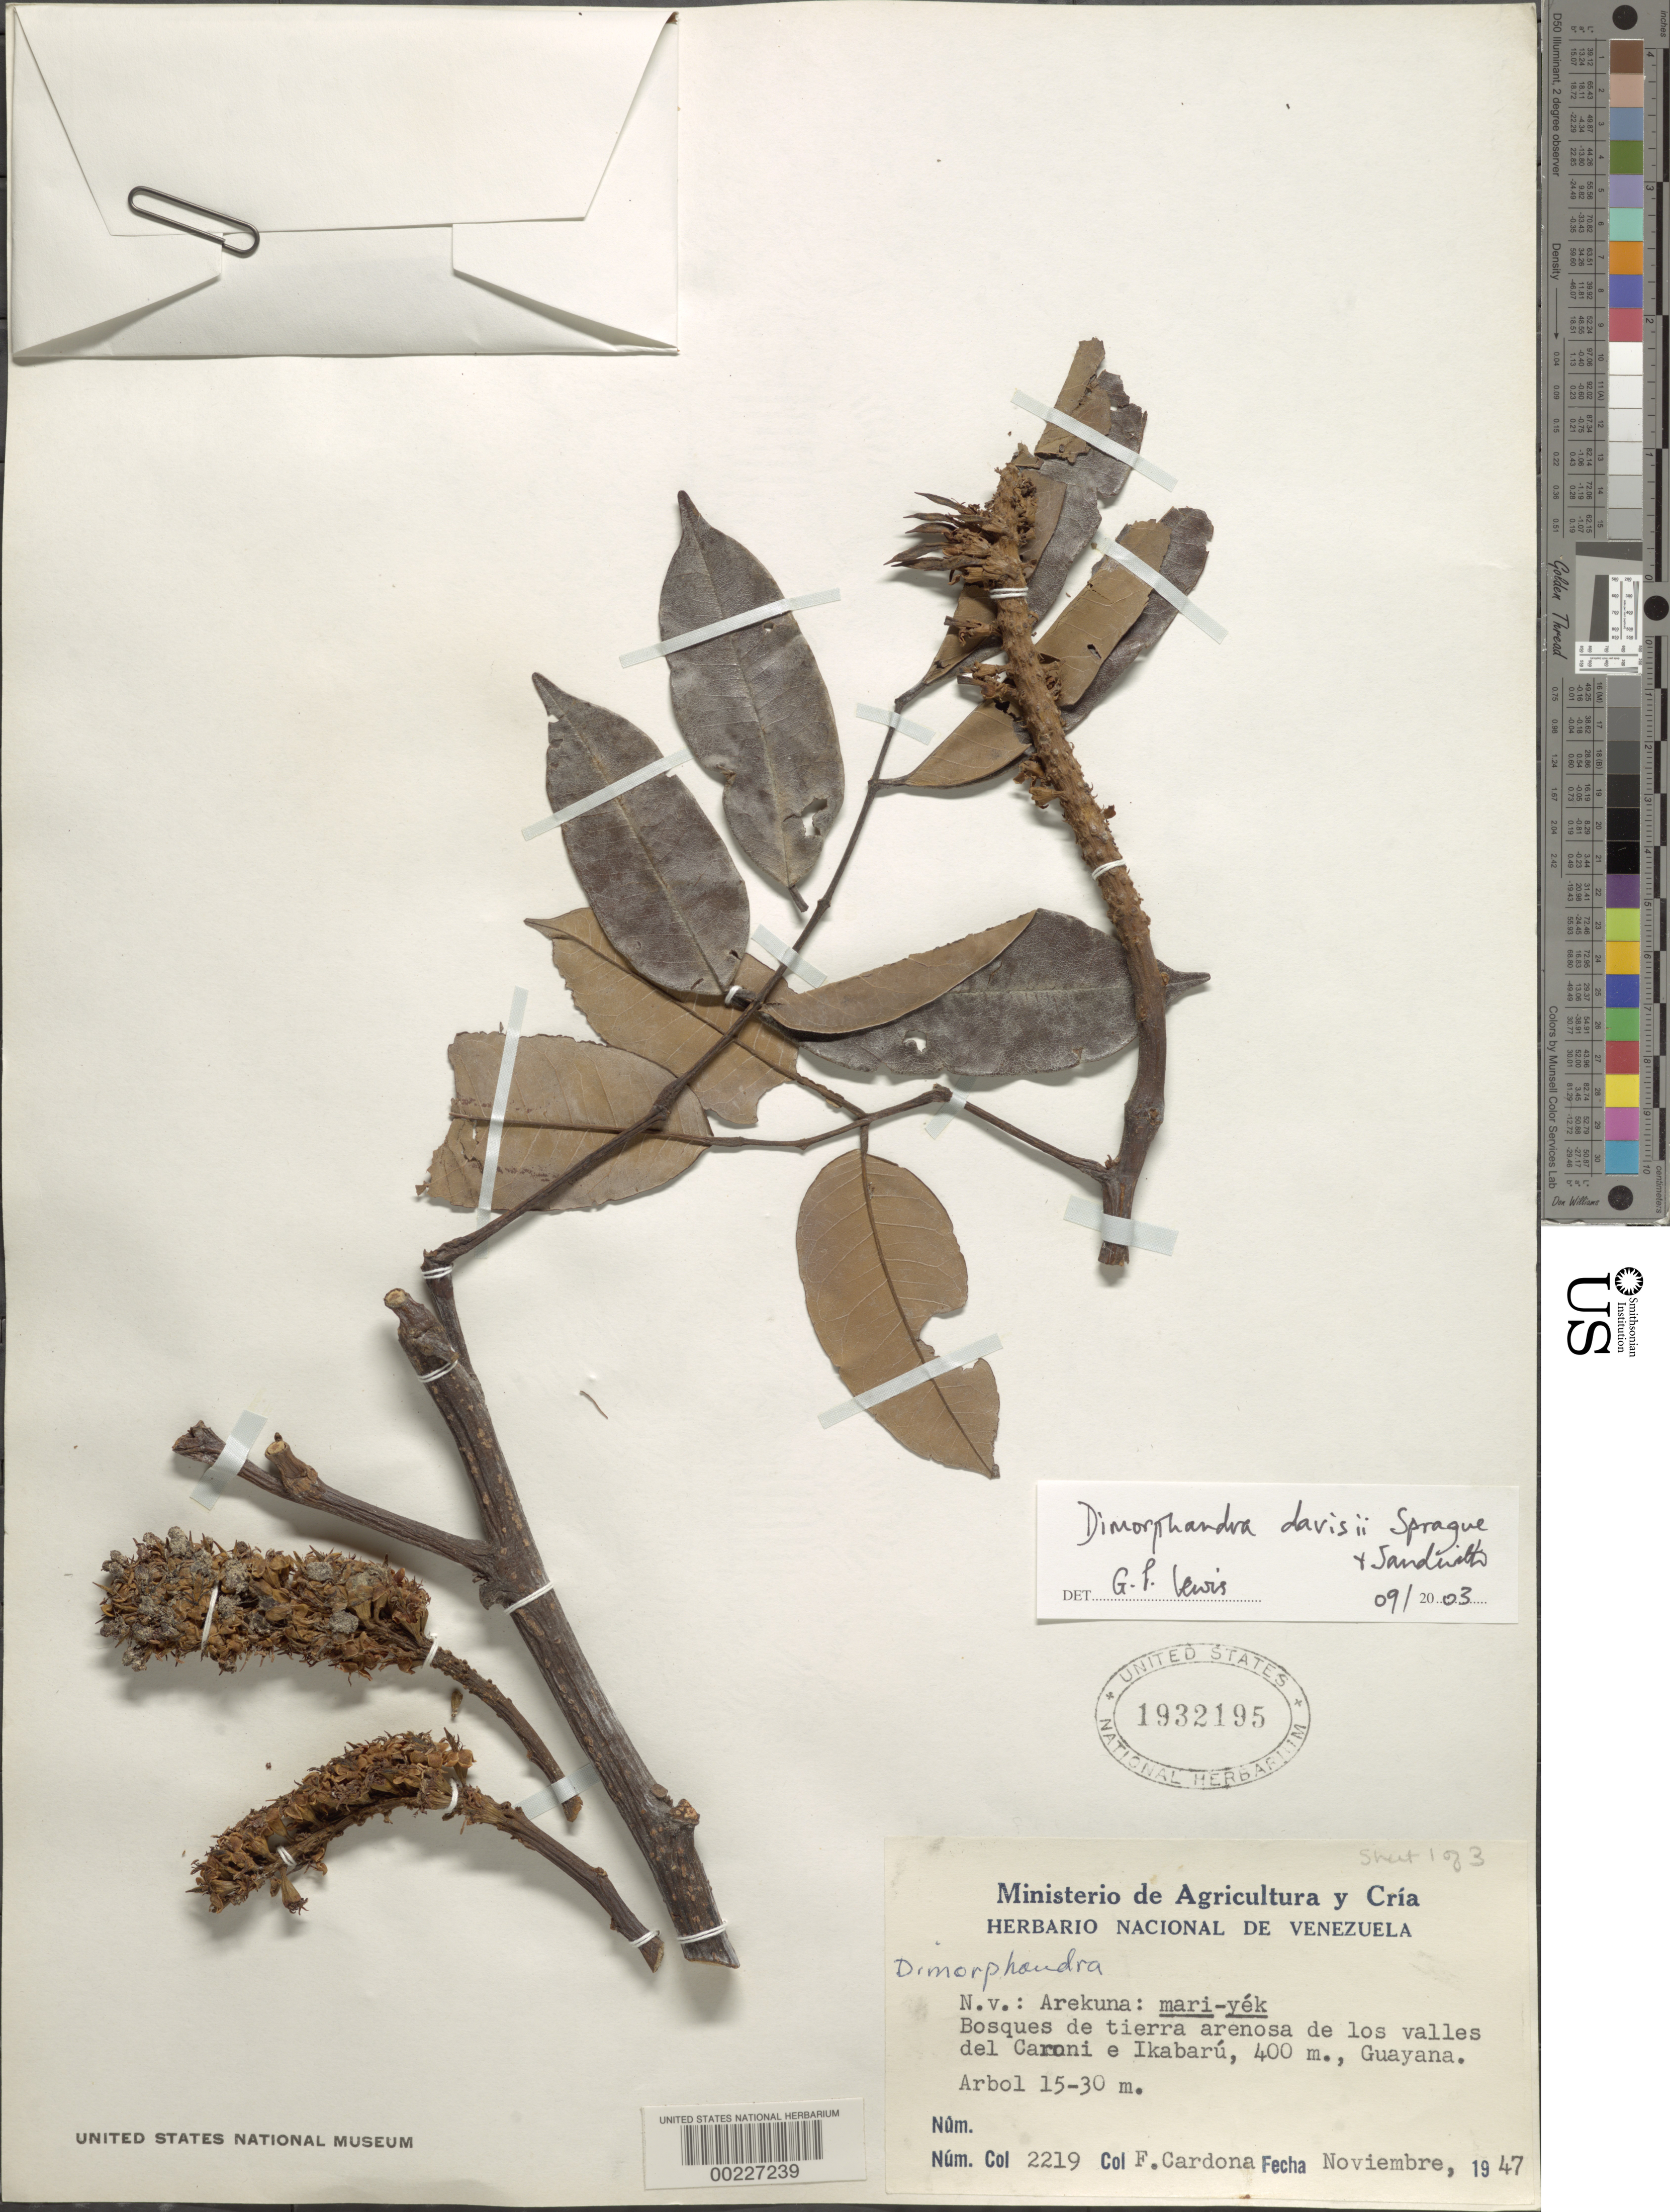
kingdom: Plantae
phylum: Tracheophyta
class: Magnoliopsida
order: Fabales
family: Fabaceae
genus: Dimorphandra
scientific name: Dimorphandra davisii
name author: Sprague & Sandwith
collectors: F. Cardona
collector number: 2219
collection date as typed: Nov 1947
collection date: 1947-11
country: Venezuela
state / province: Bolívar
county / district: Caroni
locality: The valleys of Caroni and Ikabaru, Guayana.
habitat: Woods on sandy ground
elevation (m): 400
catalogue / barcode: US 1932195